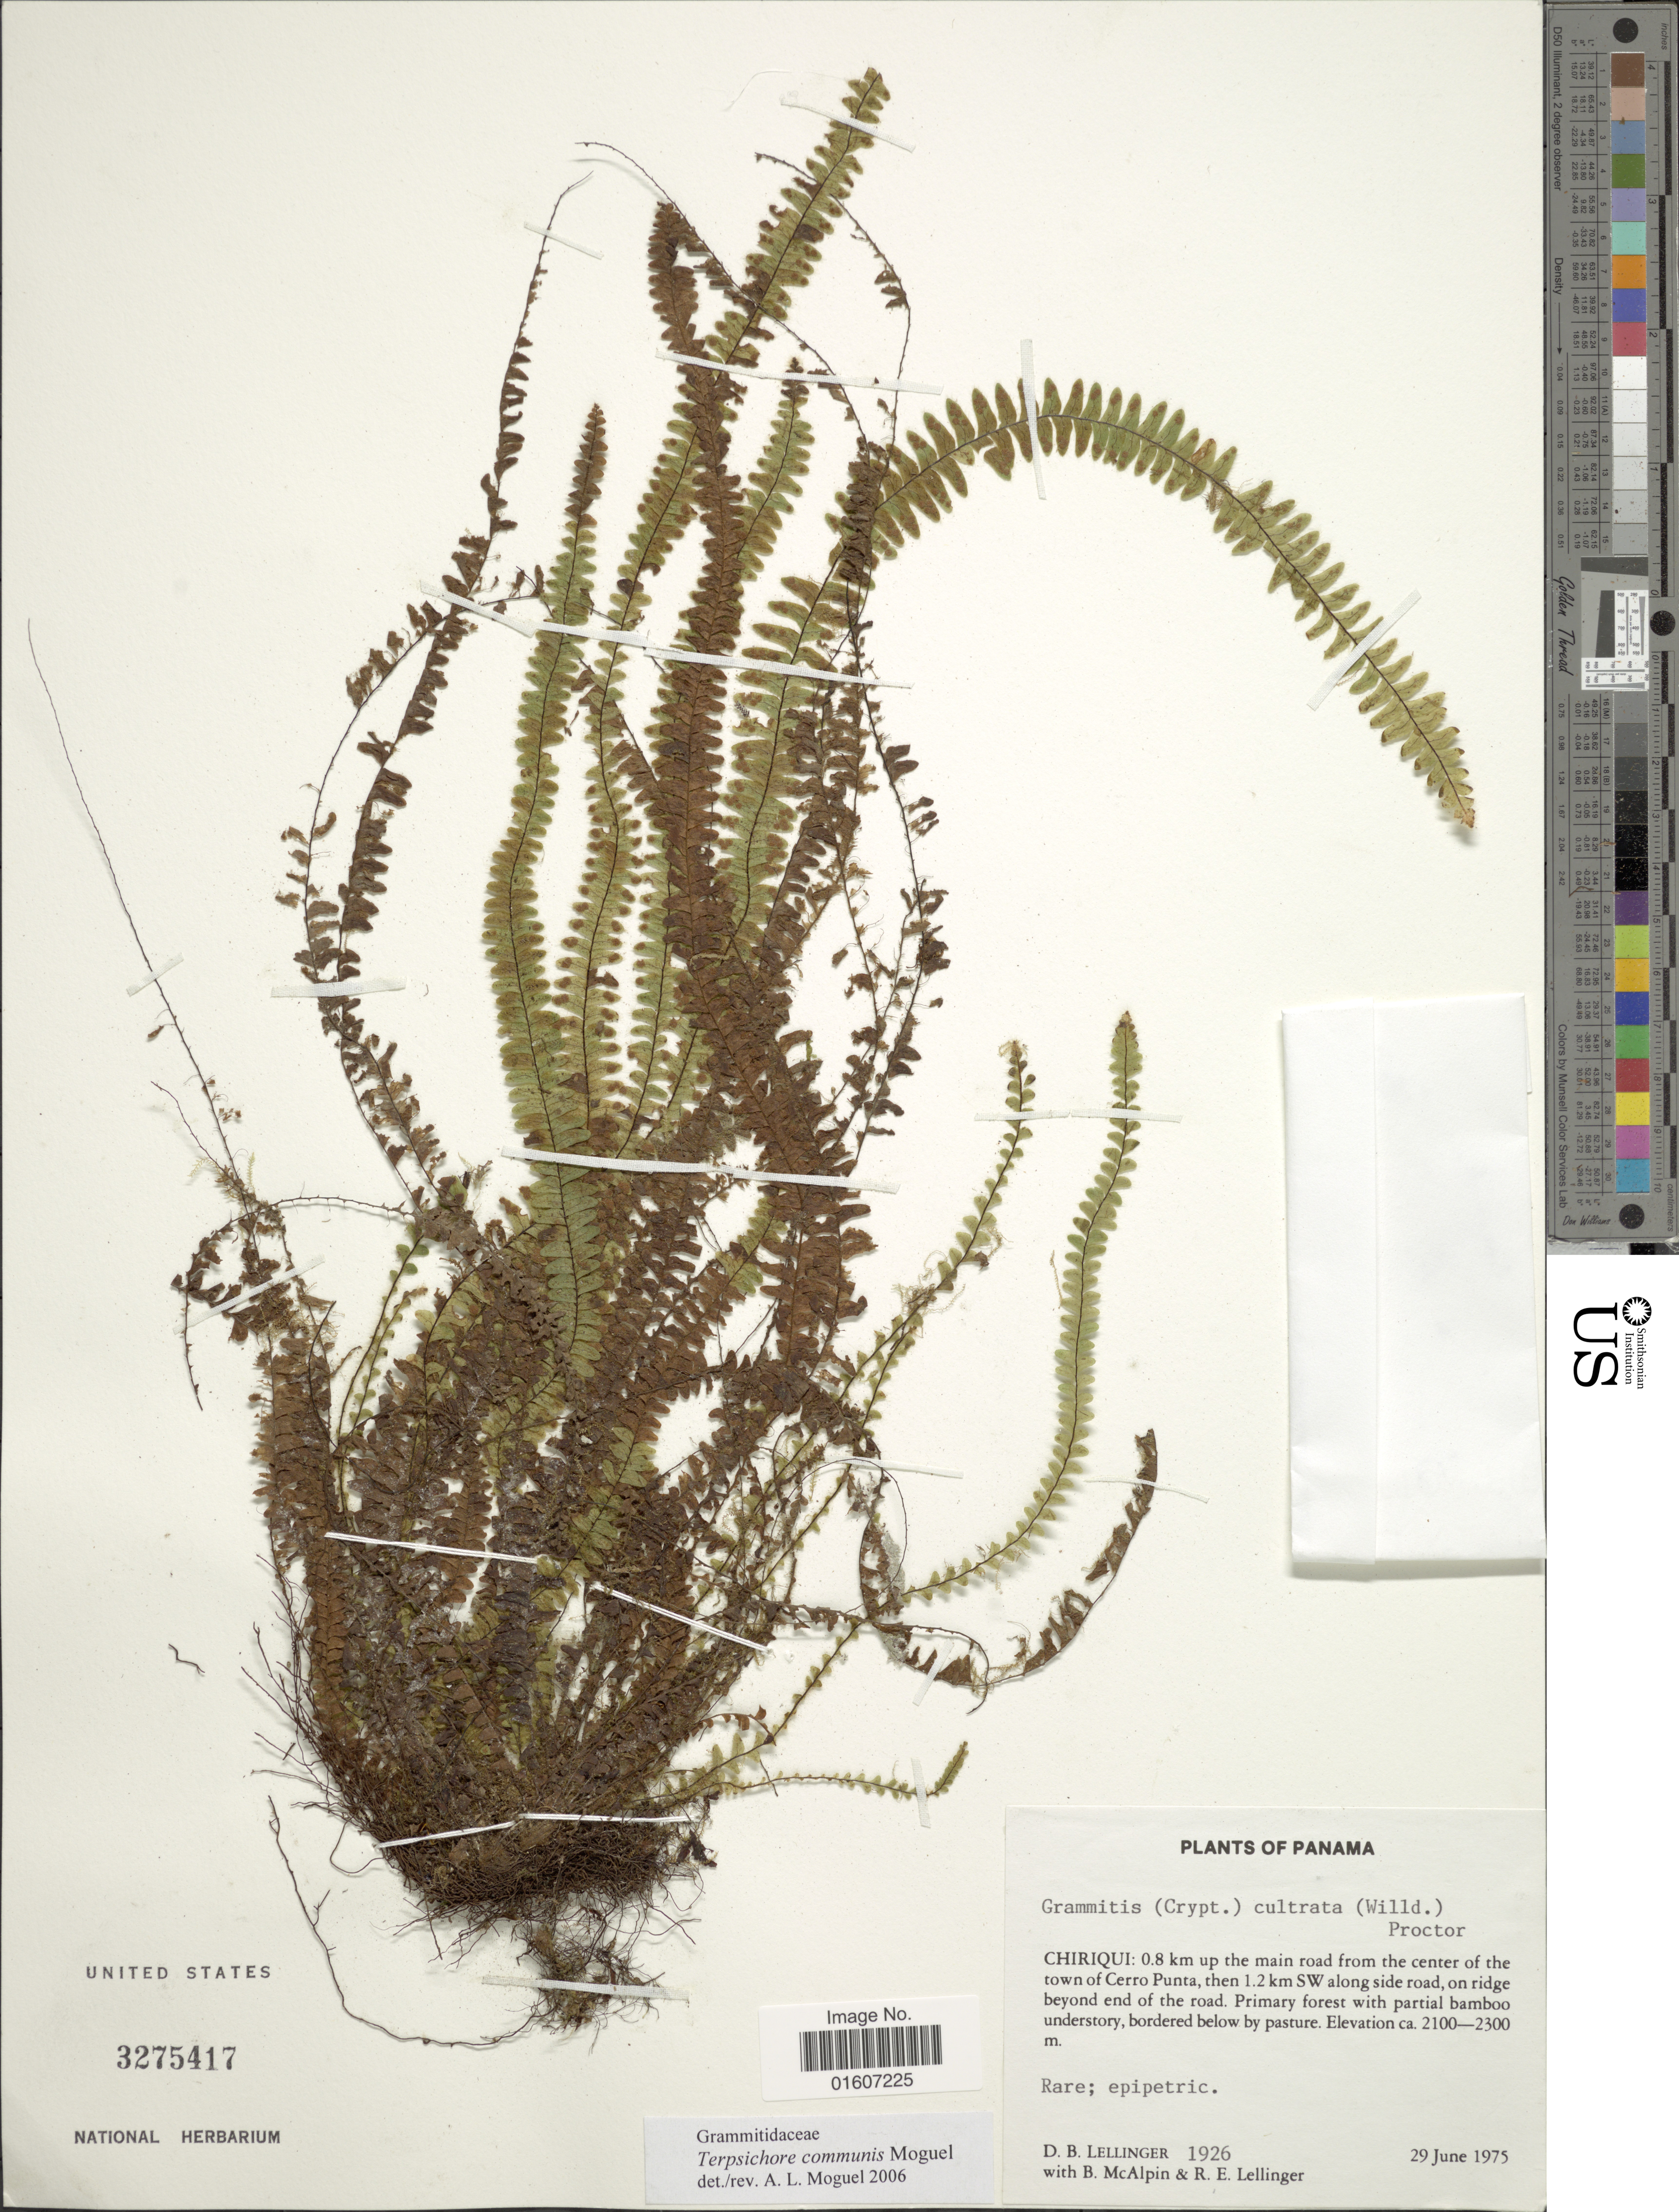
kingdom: Plantae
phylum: Tracheophyta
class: Polypodiopsida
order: Polypodiales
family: Polypodiaceae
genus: Terpsichore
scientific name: Terpsichore communis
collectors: D. B. Lellinger, B. McAlpin & R. E. Lellinger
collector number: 1926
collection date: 1975-06-29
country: Panama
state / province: Chiriqui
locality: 0.8 km up the main road from the center of the town of Cerro Punta, the 1.2 km SW along side road, on ridge beyond end of the road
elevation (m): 2100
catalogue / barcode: US 3275417